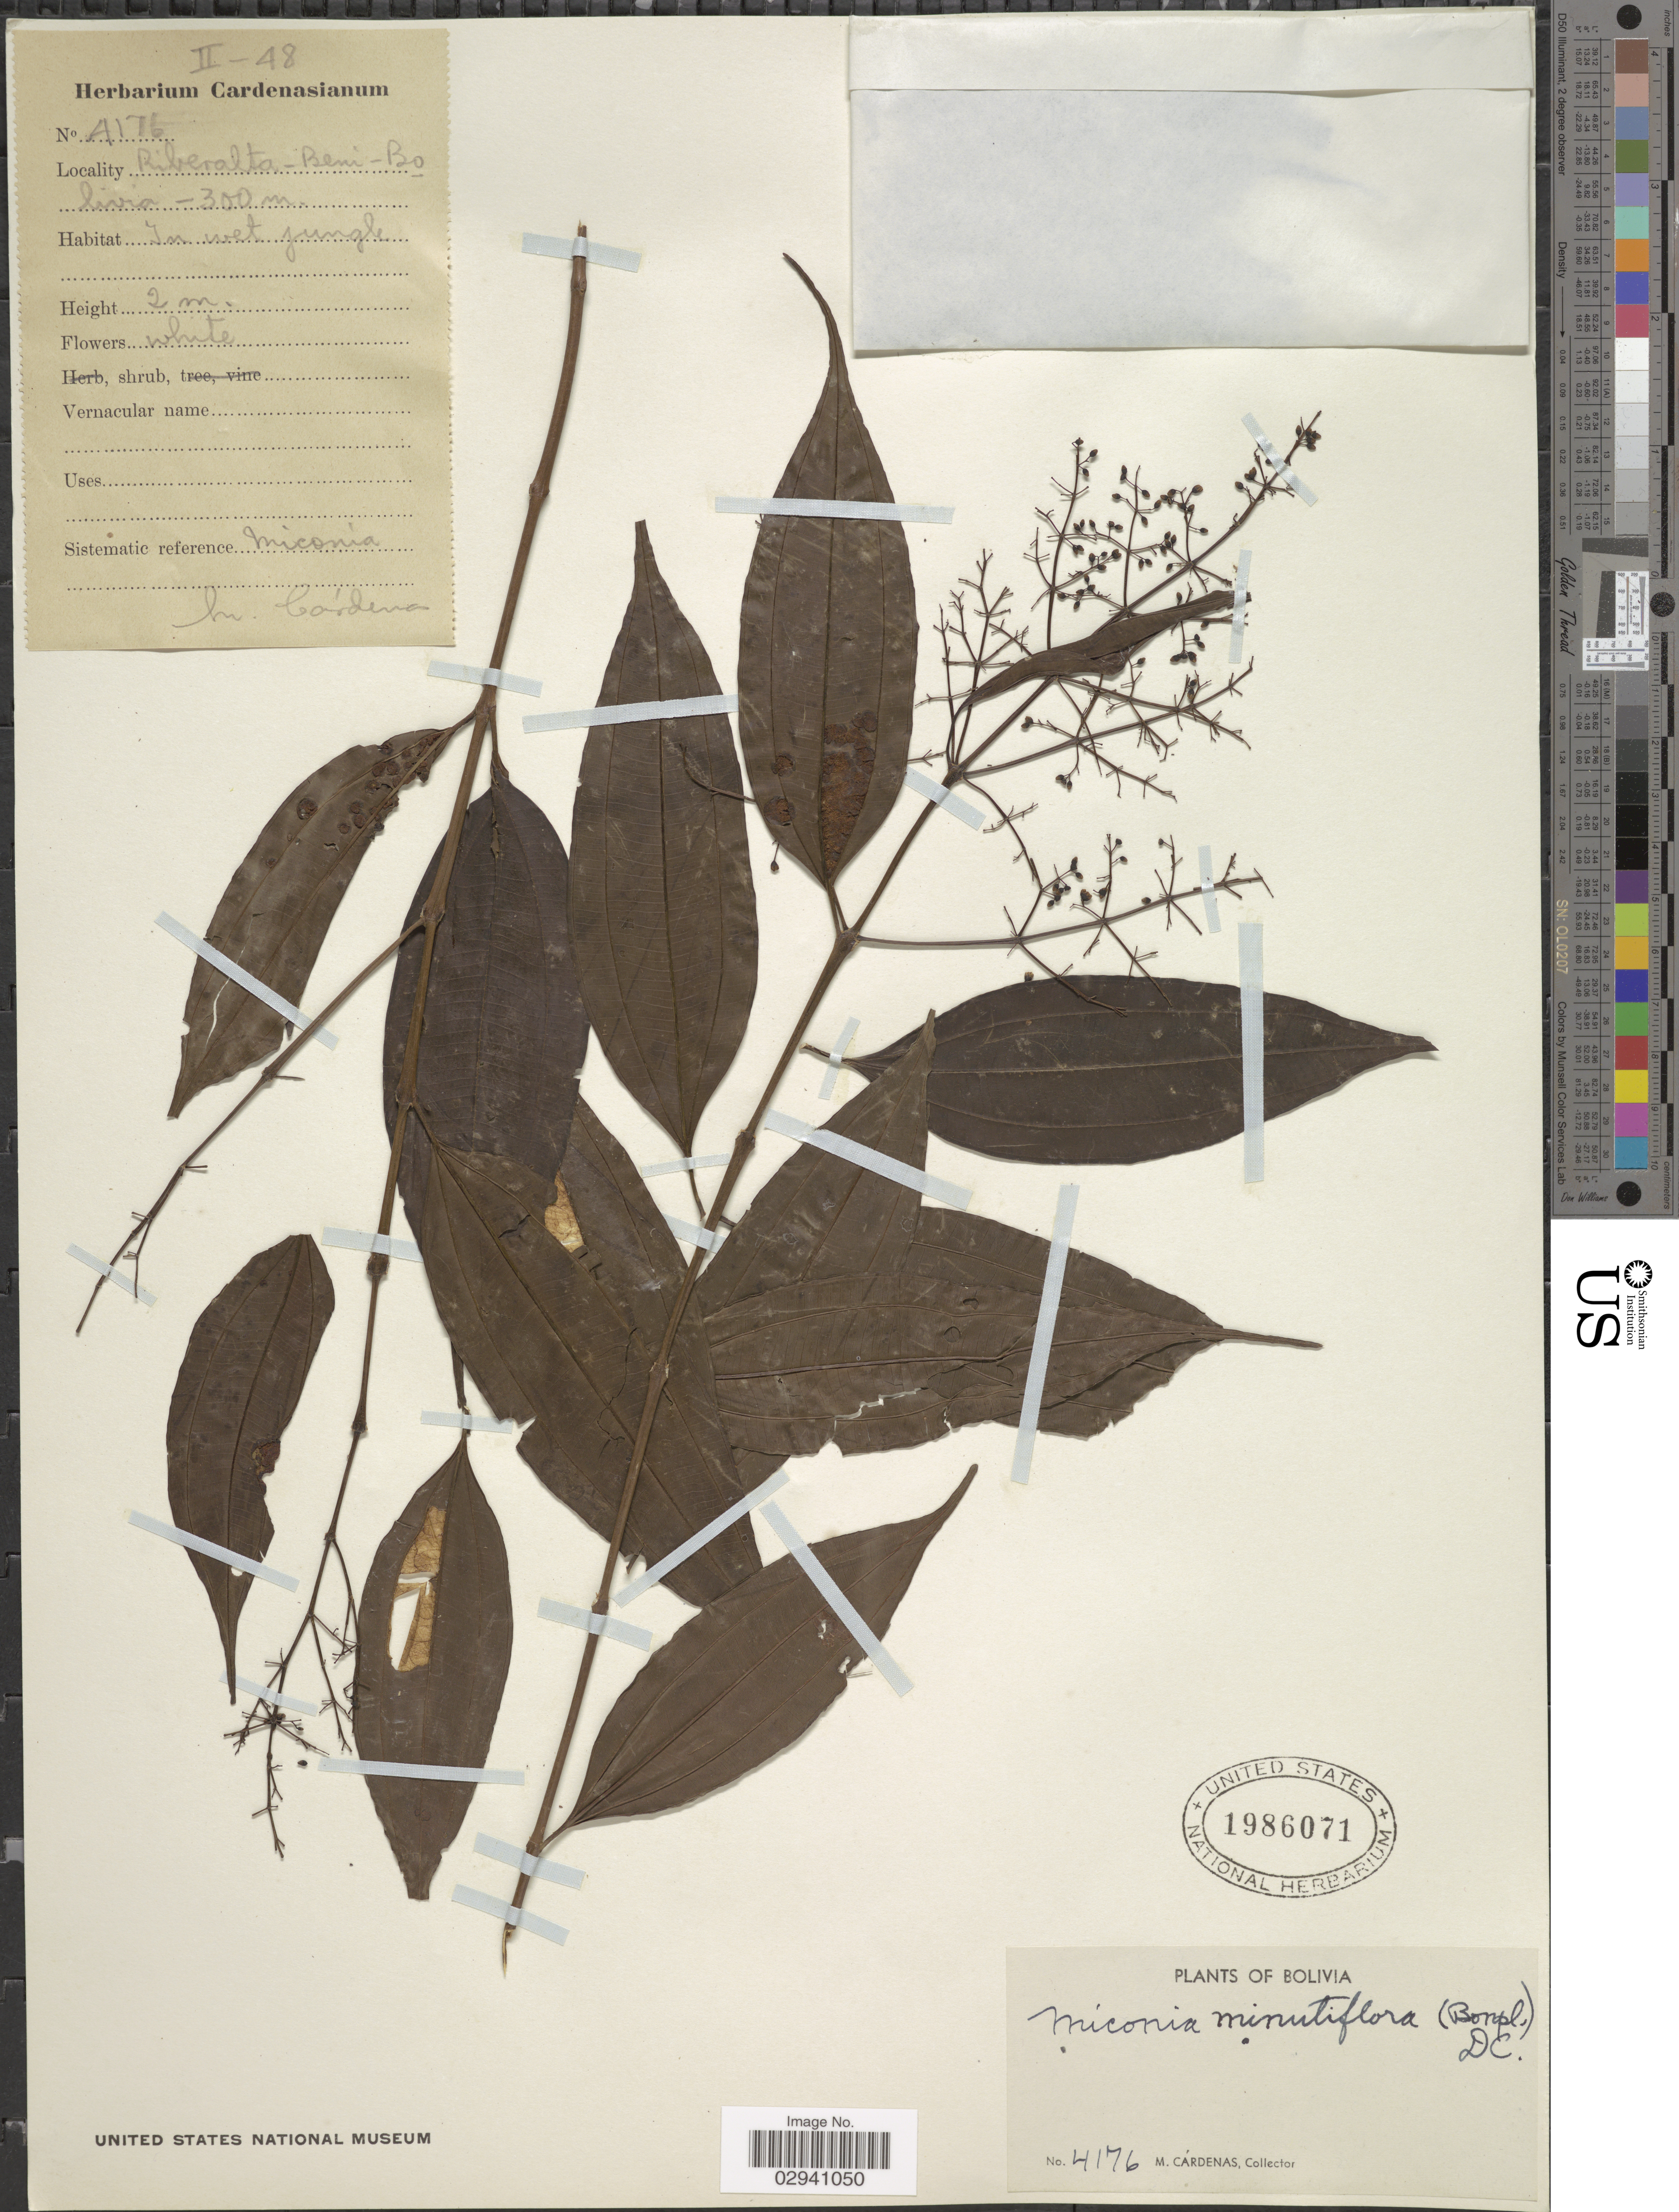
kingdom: Plantae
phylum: Tracheophyta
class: Magnoliopsida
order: Myrtales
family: Melastomataceae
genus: Miconia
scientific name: Miconia minutiflora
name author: (Bonpl.) DC.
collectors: M. Cárdenas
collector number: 4176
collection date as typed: Transcribed d/m/y: /2/48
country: Bolivia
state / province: Beni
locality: Riberalta - Beni.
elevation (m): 300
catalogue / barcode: US 1986071